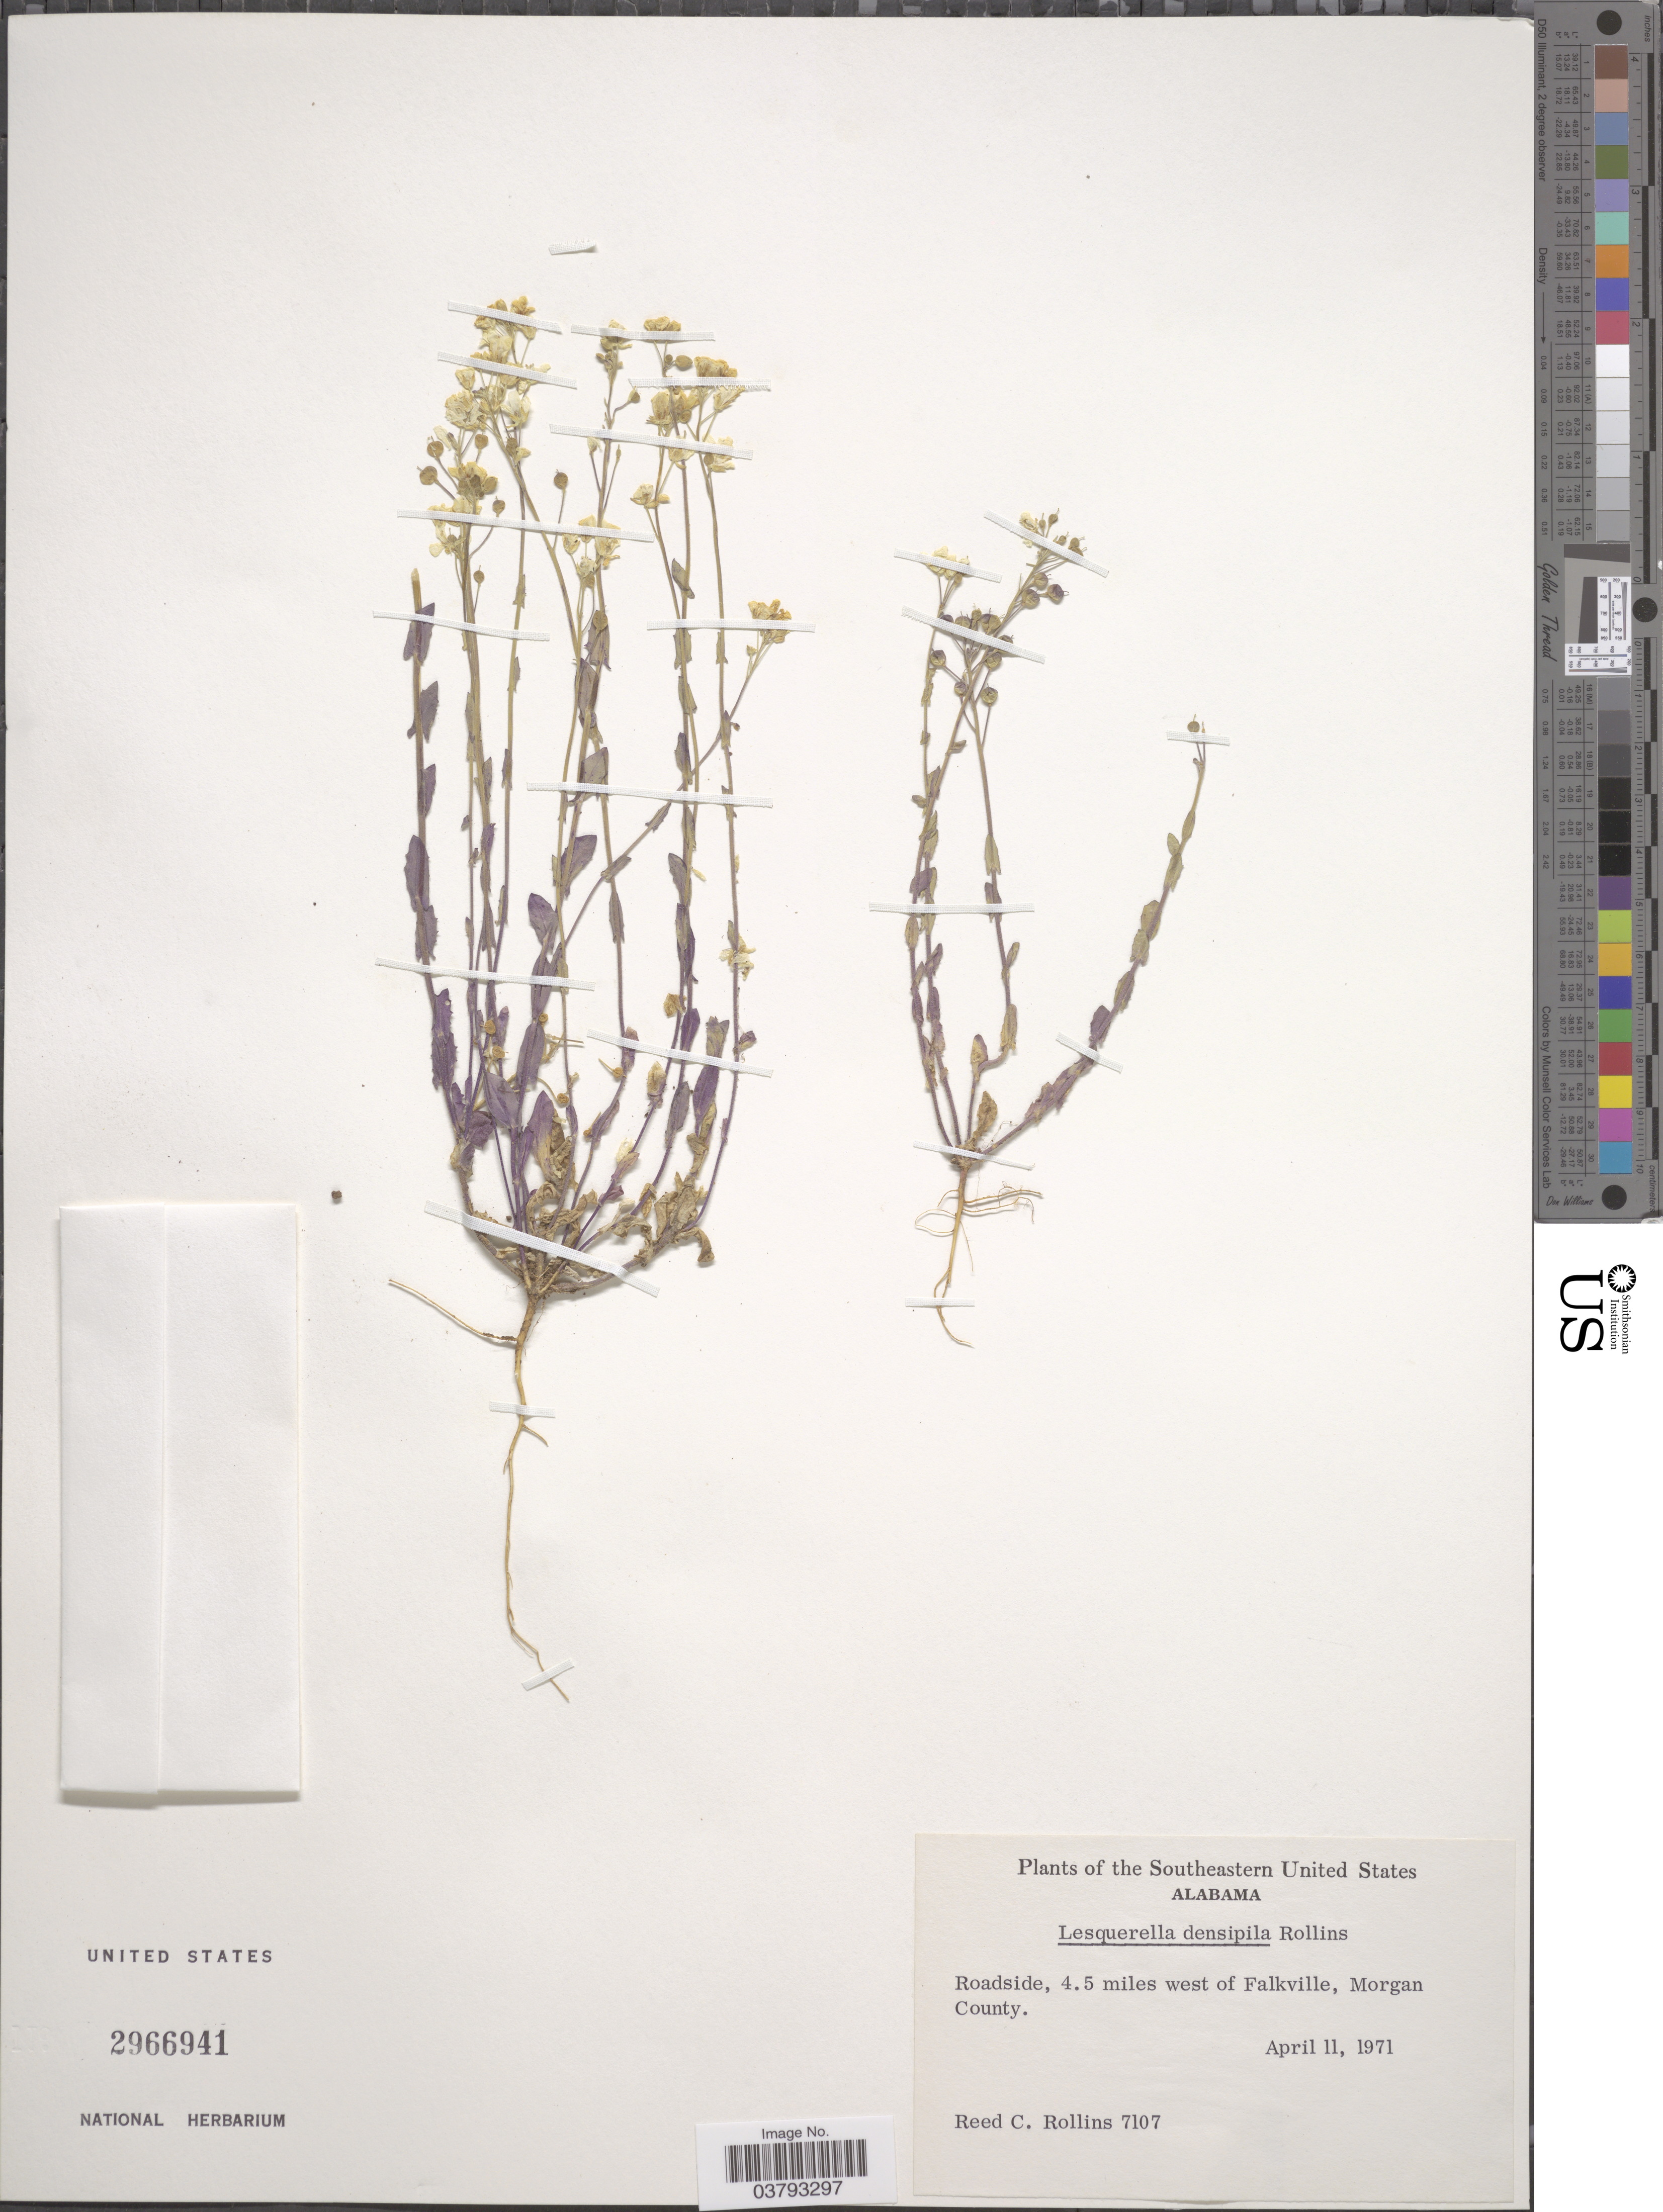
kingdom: Plantae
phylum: Tracheophyta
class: Magnoliopsida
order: Brassicales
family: Brassicaceae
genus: Lesquerella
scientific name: Lesquerella densipila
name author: Rollins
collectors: R. C. Rollins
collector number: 7107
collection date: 1971-04-11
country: United States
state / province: Alabama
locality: Southeastern United States. Roadside, 4.5 miles west of Falkville, Morgan County.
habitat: roadside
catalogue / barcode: US 2966941